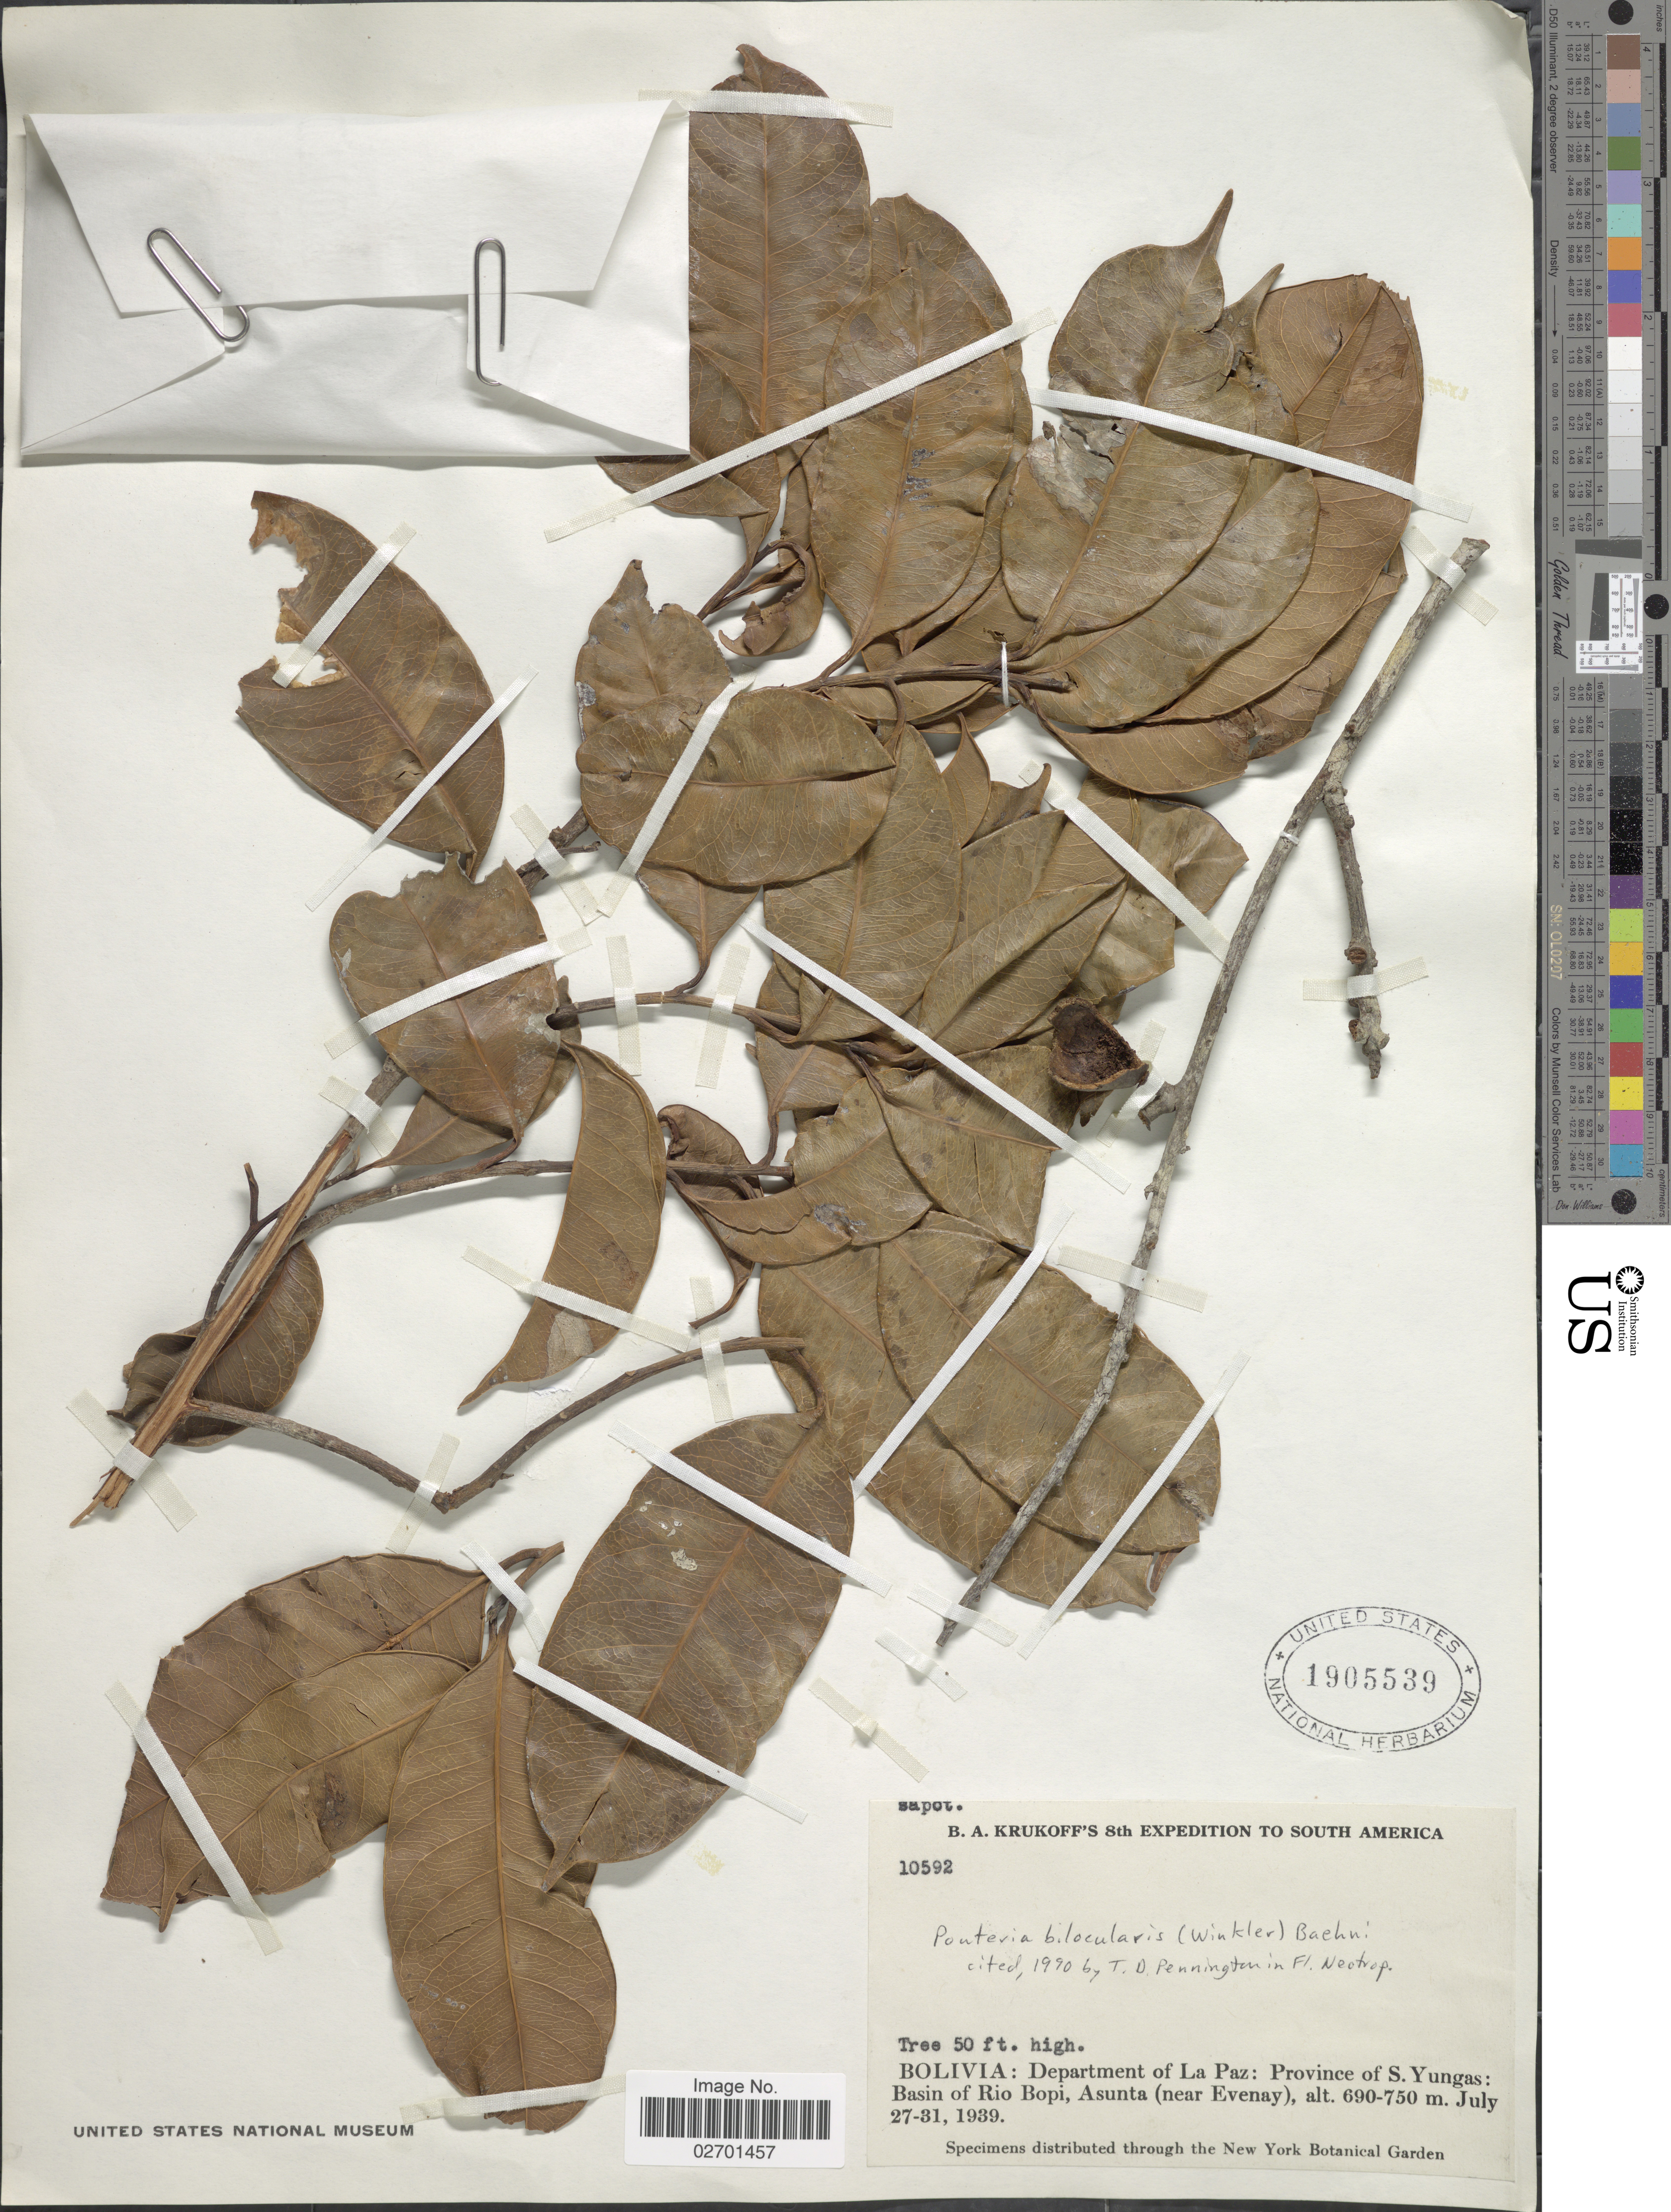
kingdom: Plantae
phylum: Tracheophyta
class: Magnoliopsida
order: Ericales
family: Sapotaceae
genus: Pouteria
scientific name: Pouteria bilocularis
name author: (H.J.P. Winkl.) Baehni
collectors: B. A. Krukoff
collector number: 10592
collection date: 1939-07-27/1939-07-31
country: Bolivia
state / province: La Paz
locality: Province of S. Yungas: Basin of Rio Bopi, Asunta (near Evenay).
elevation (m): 690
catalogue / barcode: US 1905539